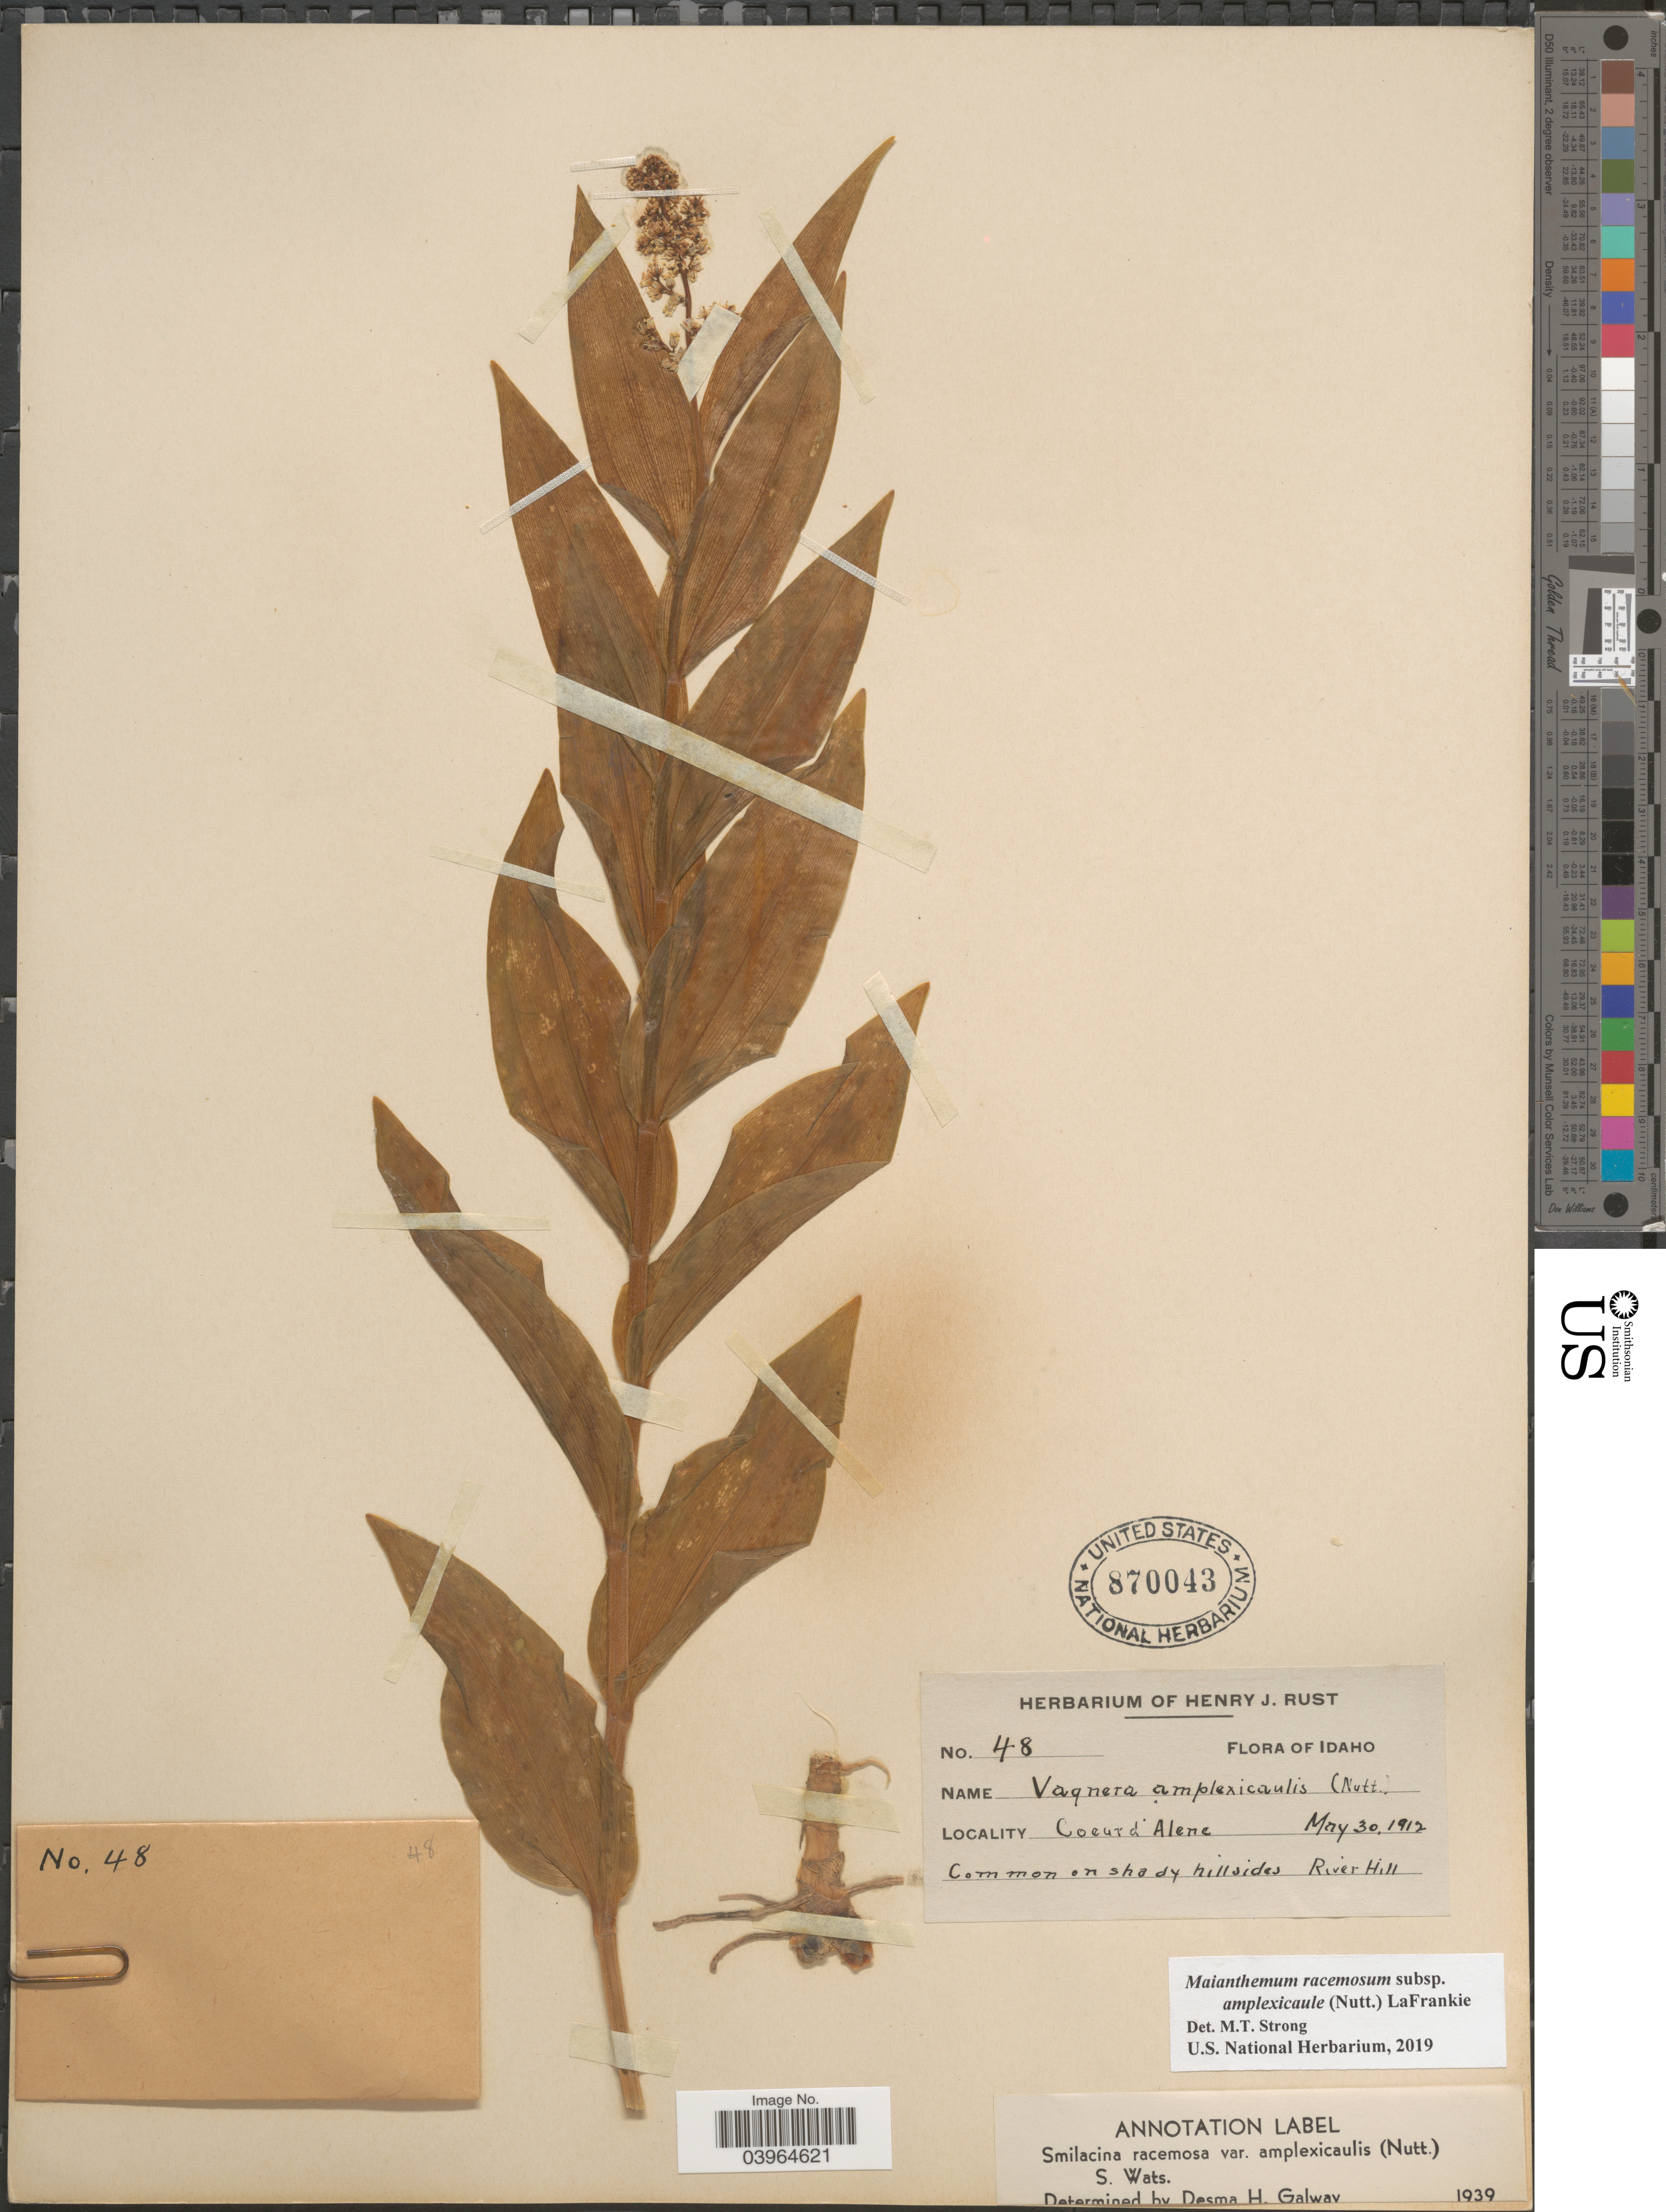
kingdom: Plantae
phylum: Tracheophyta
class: Liliopsida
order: Asparagales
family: Asparagaceae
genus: Maianthemum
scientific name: Maianthemum racemosum subsp. amplexicaule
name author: (Nutt.) LaFrankie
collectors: ex herb. Henry J. Rust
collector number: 48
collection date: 1912-05-30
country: United States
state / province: Idaho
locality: Coeur d'Alene. Common on shady hillsides. River Hill.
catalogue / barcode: US 870043